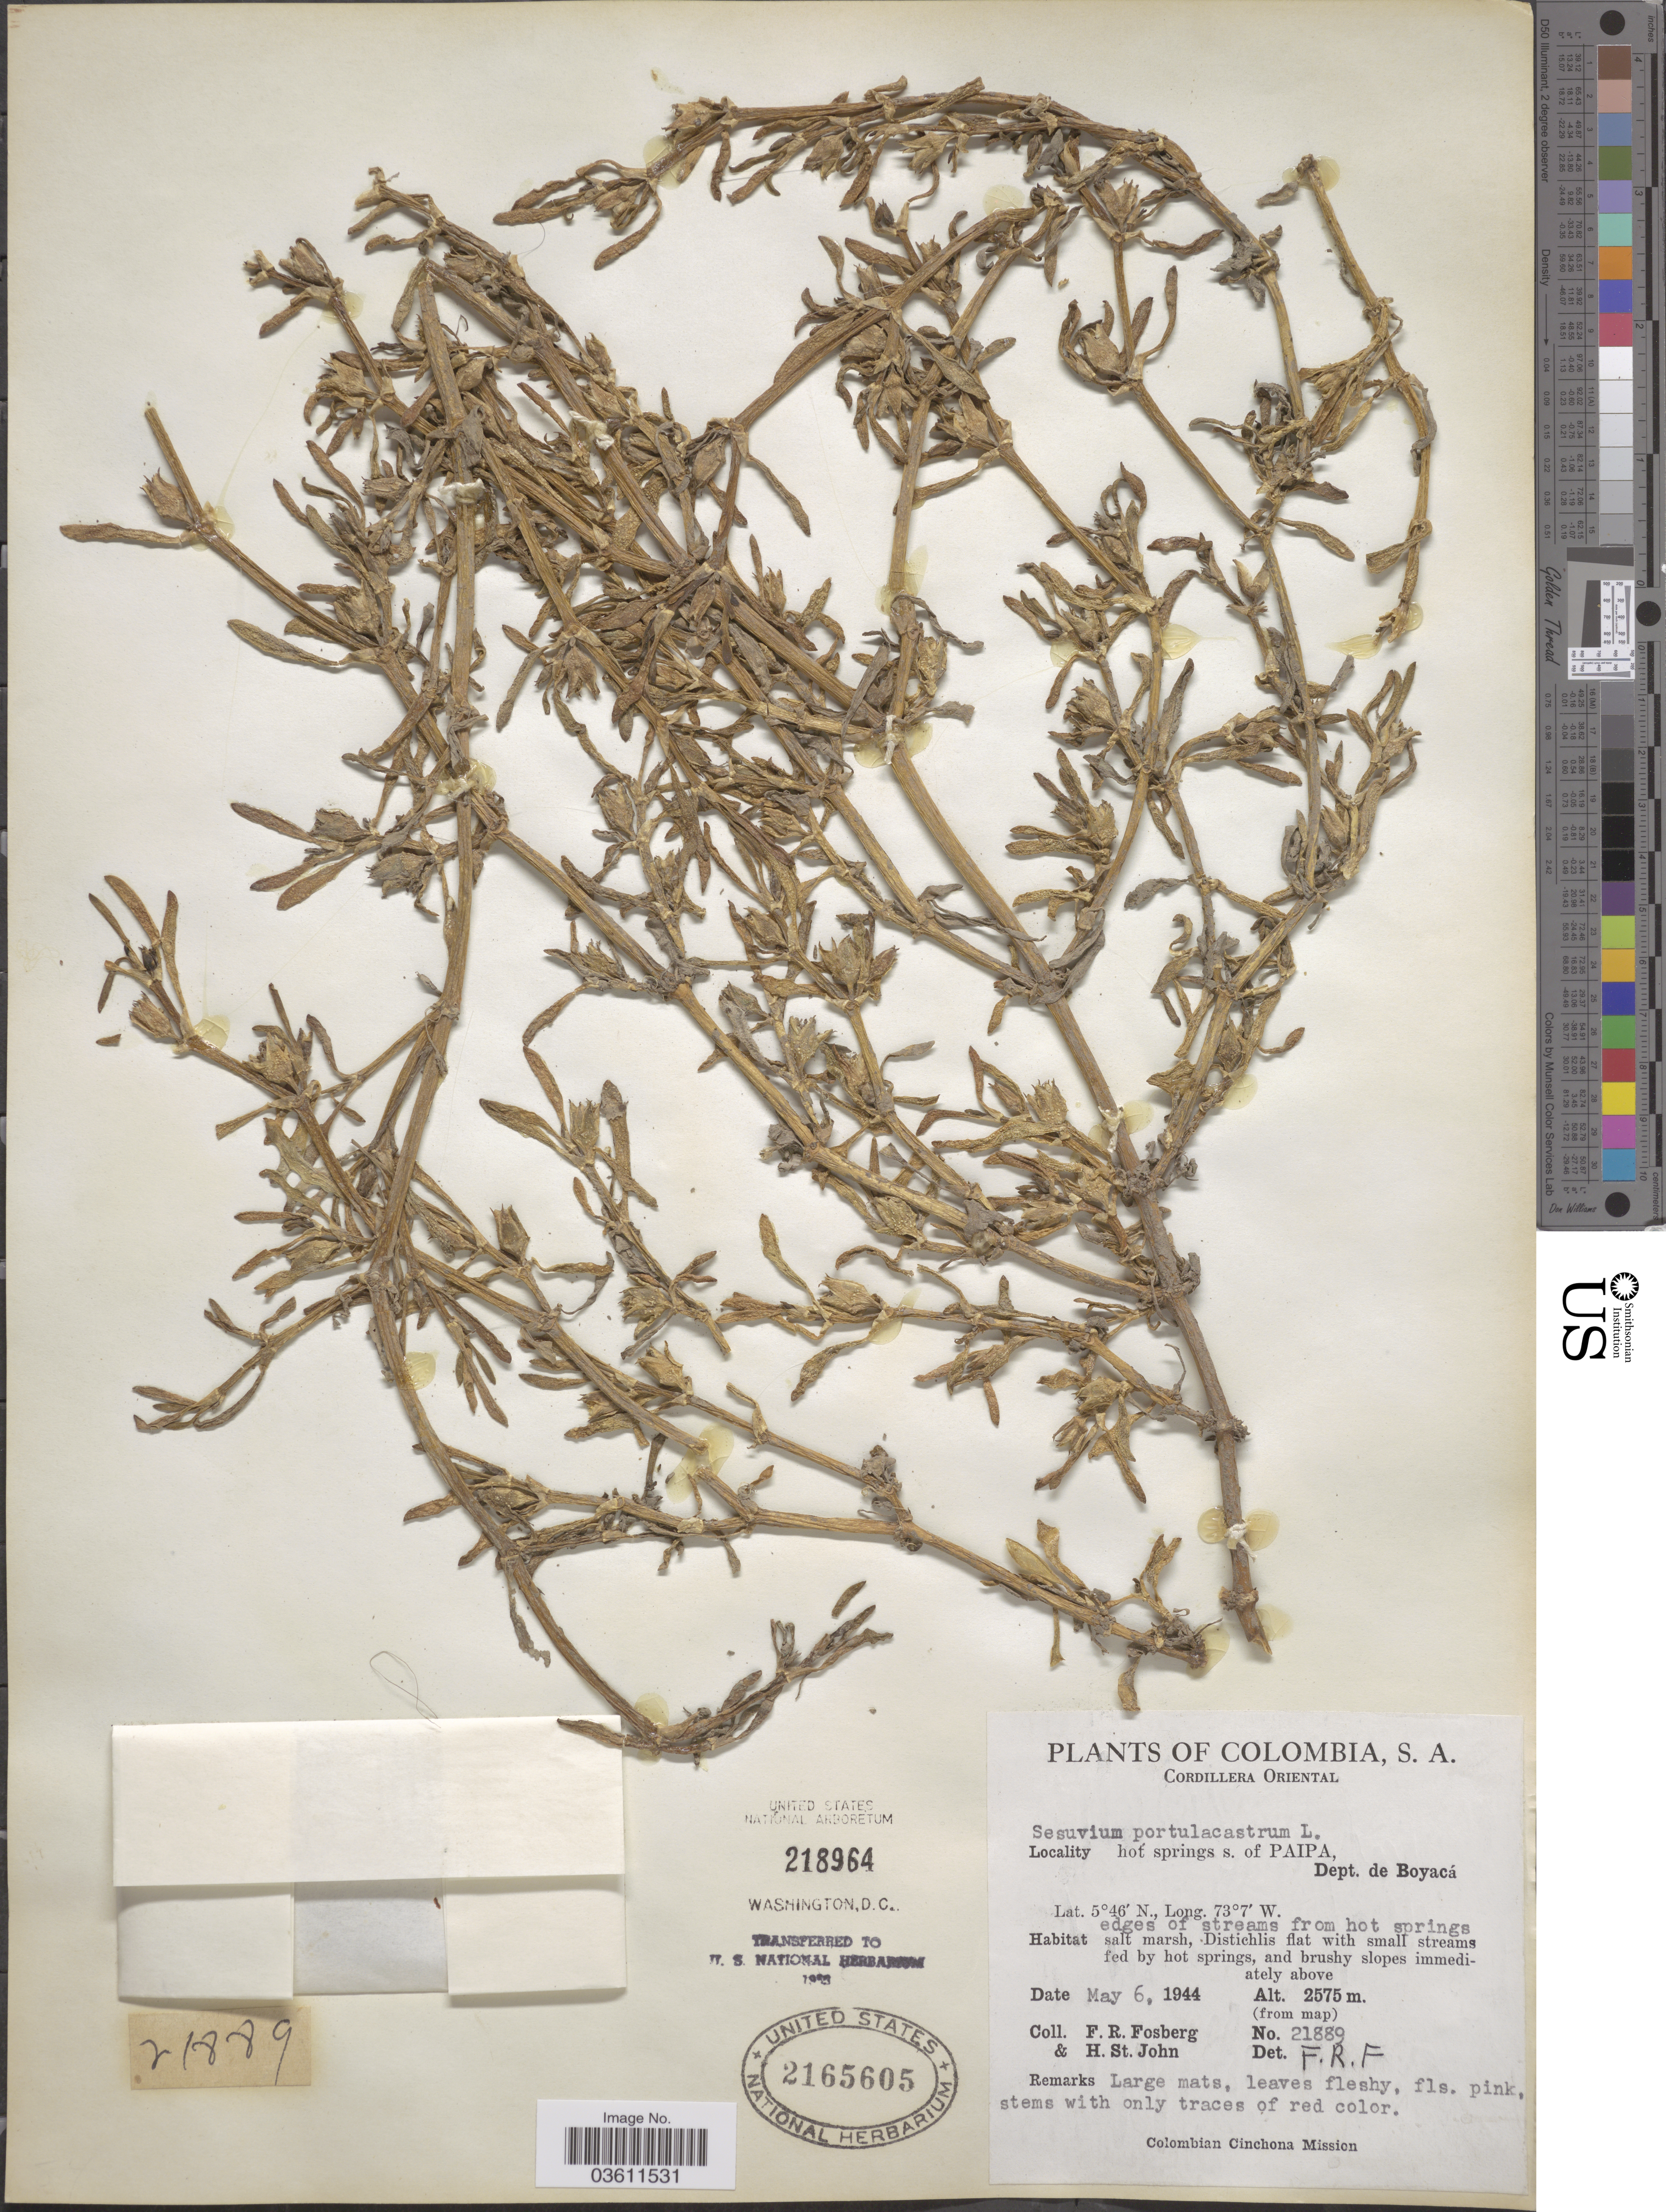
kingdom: Plantae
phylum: Tracheophyta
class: Magnoliopsida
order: Caryophyllales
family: Aizoaceae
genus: Sesuvium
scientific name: Sesuvium portulacastrum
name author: (L.) L.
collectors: F. R. Fosberg & H. St. John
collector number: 21889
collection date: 1944-05-06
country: Colombia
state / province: Boyacá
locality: Cordillera Oriental. Hot springs s. of Paipa. Dept. de Boyacá.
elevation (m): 2575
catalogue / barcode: US 2165605